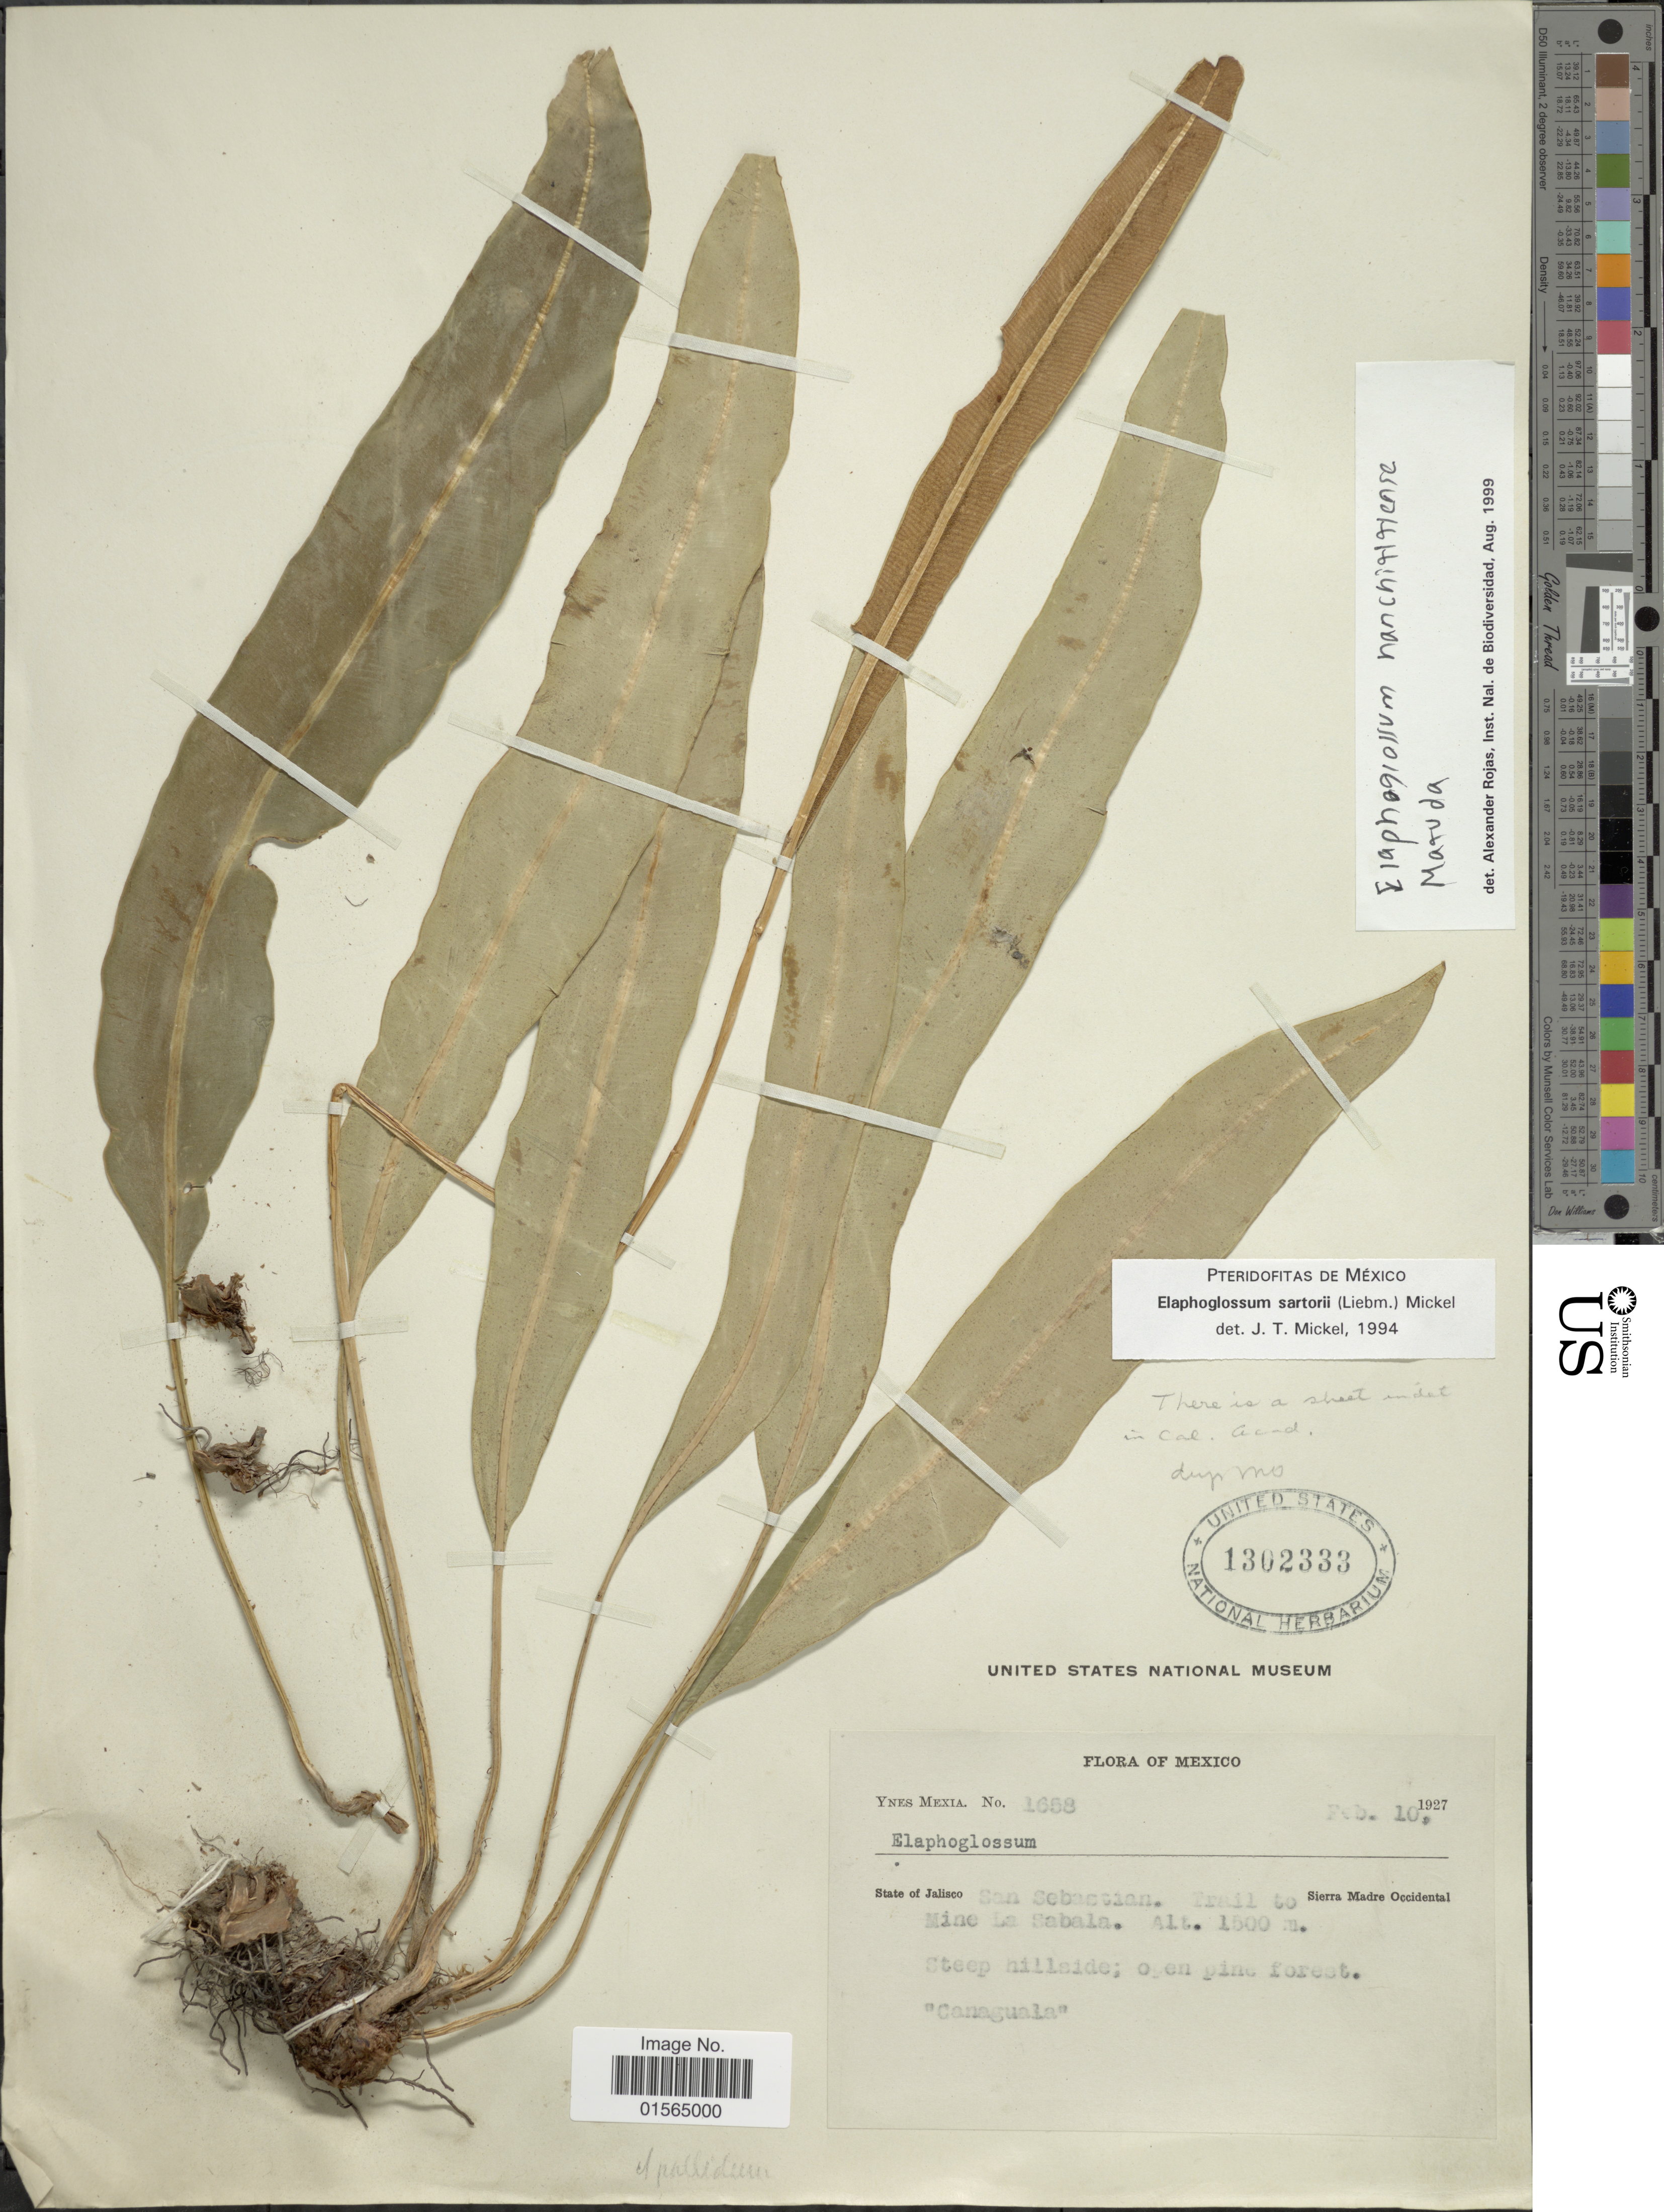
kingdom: Plantae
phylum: Tracheophyta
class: Polypodiopsida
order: Polypodiales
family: Dryopteridaceae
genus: Elaphoglossum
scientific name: Elaphoglossum sartorii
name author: (Liebm.) Mickel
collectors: Y. Mexia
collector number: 1658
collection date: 1927-02-10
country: Mexico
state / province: Jalisco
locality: San Sebastian, trail to Nine La Sabala, Sierra Madre Occidental, "Canaguala"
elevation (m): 1500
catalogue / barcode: US 1302333